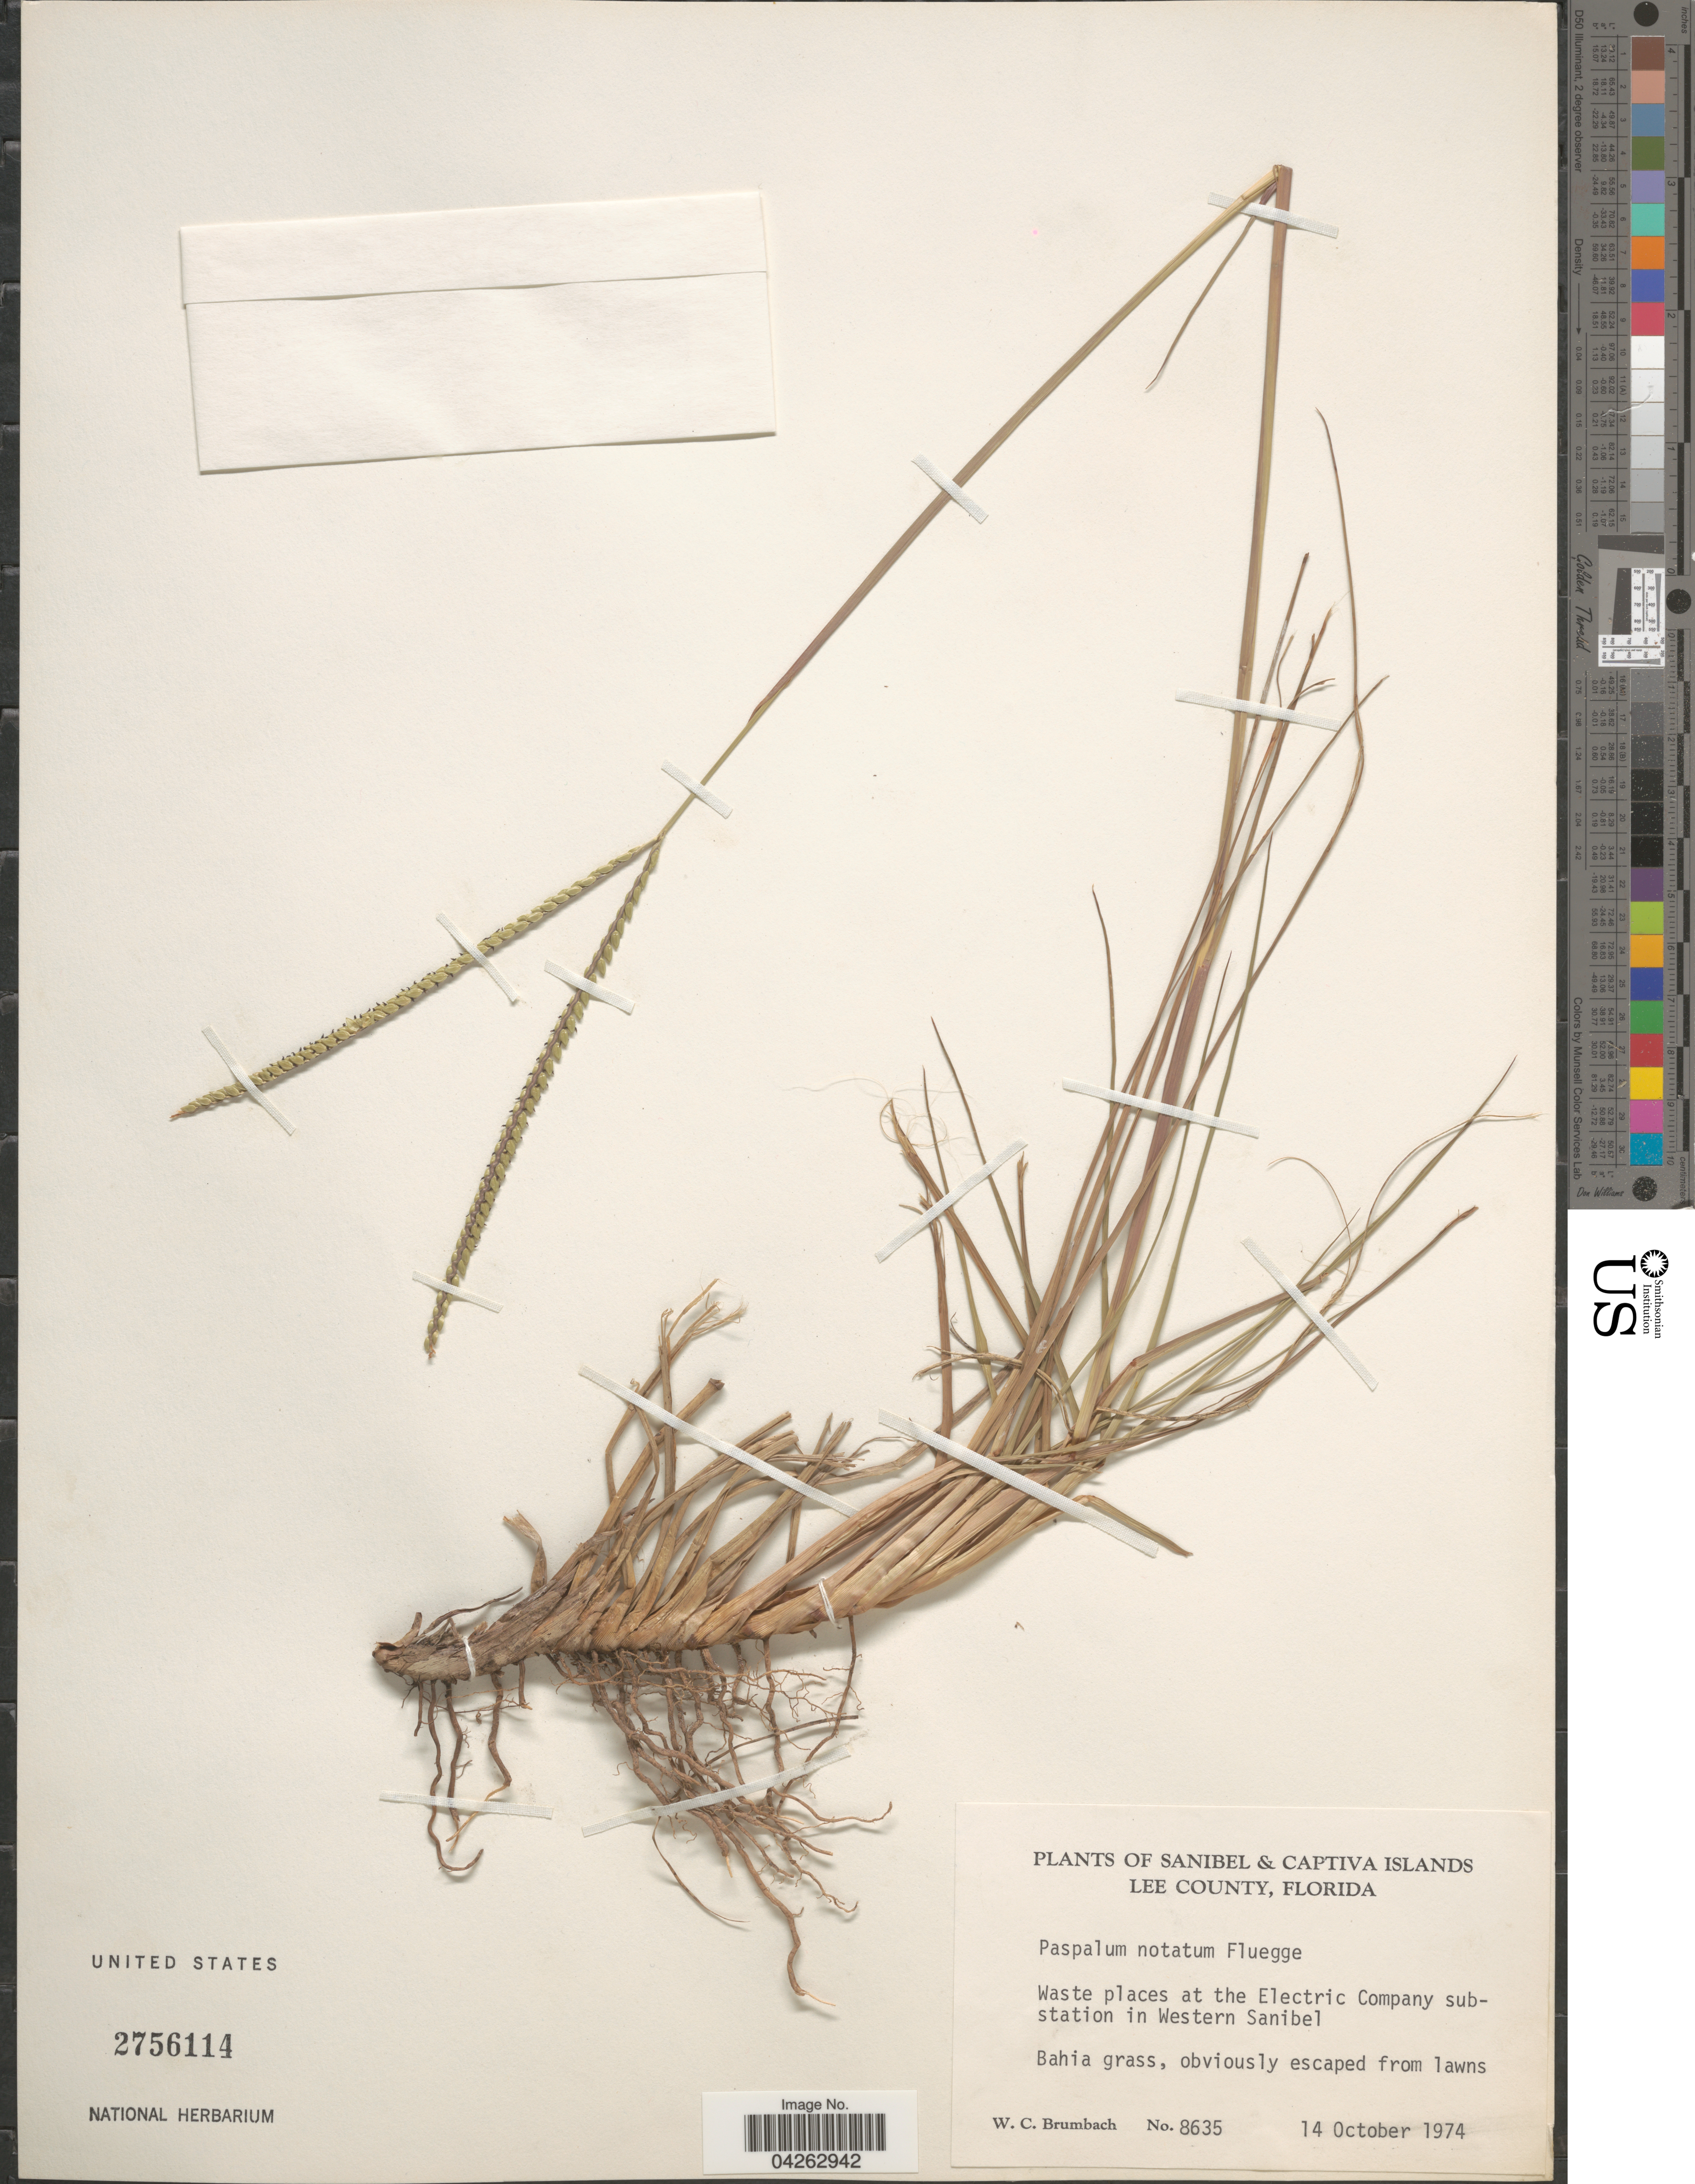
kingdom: Plantae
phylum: Tracheophyta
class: Liliopsida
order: Poales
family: Poaceae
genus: Paspalum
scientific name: Paspalum notatum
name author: Flüggé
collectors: W. C. Brumbach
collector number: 8635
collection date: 1974-10-14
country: United States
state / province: Florida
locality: Sanibel & Captiva Islands. Lee County. At the Electric Company substation in Western Sanibel.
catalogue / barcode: US 2756114